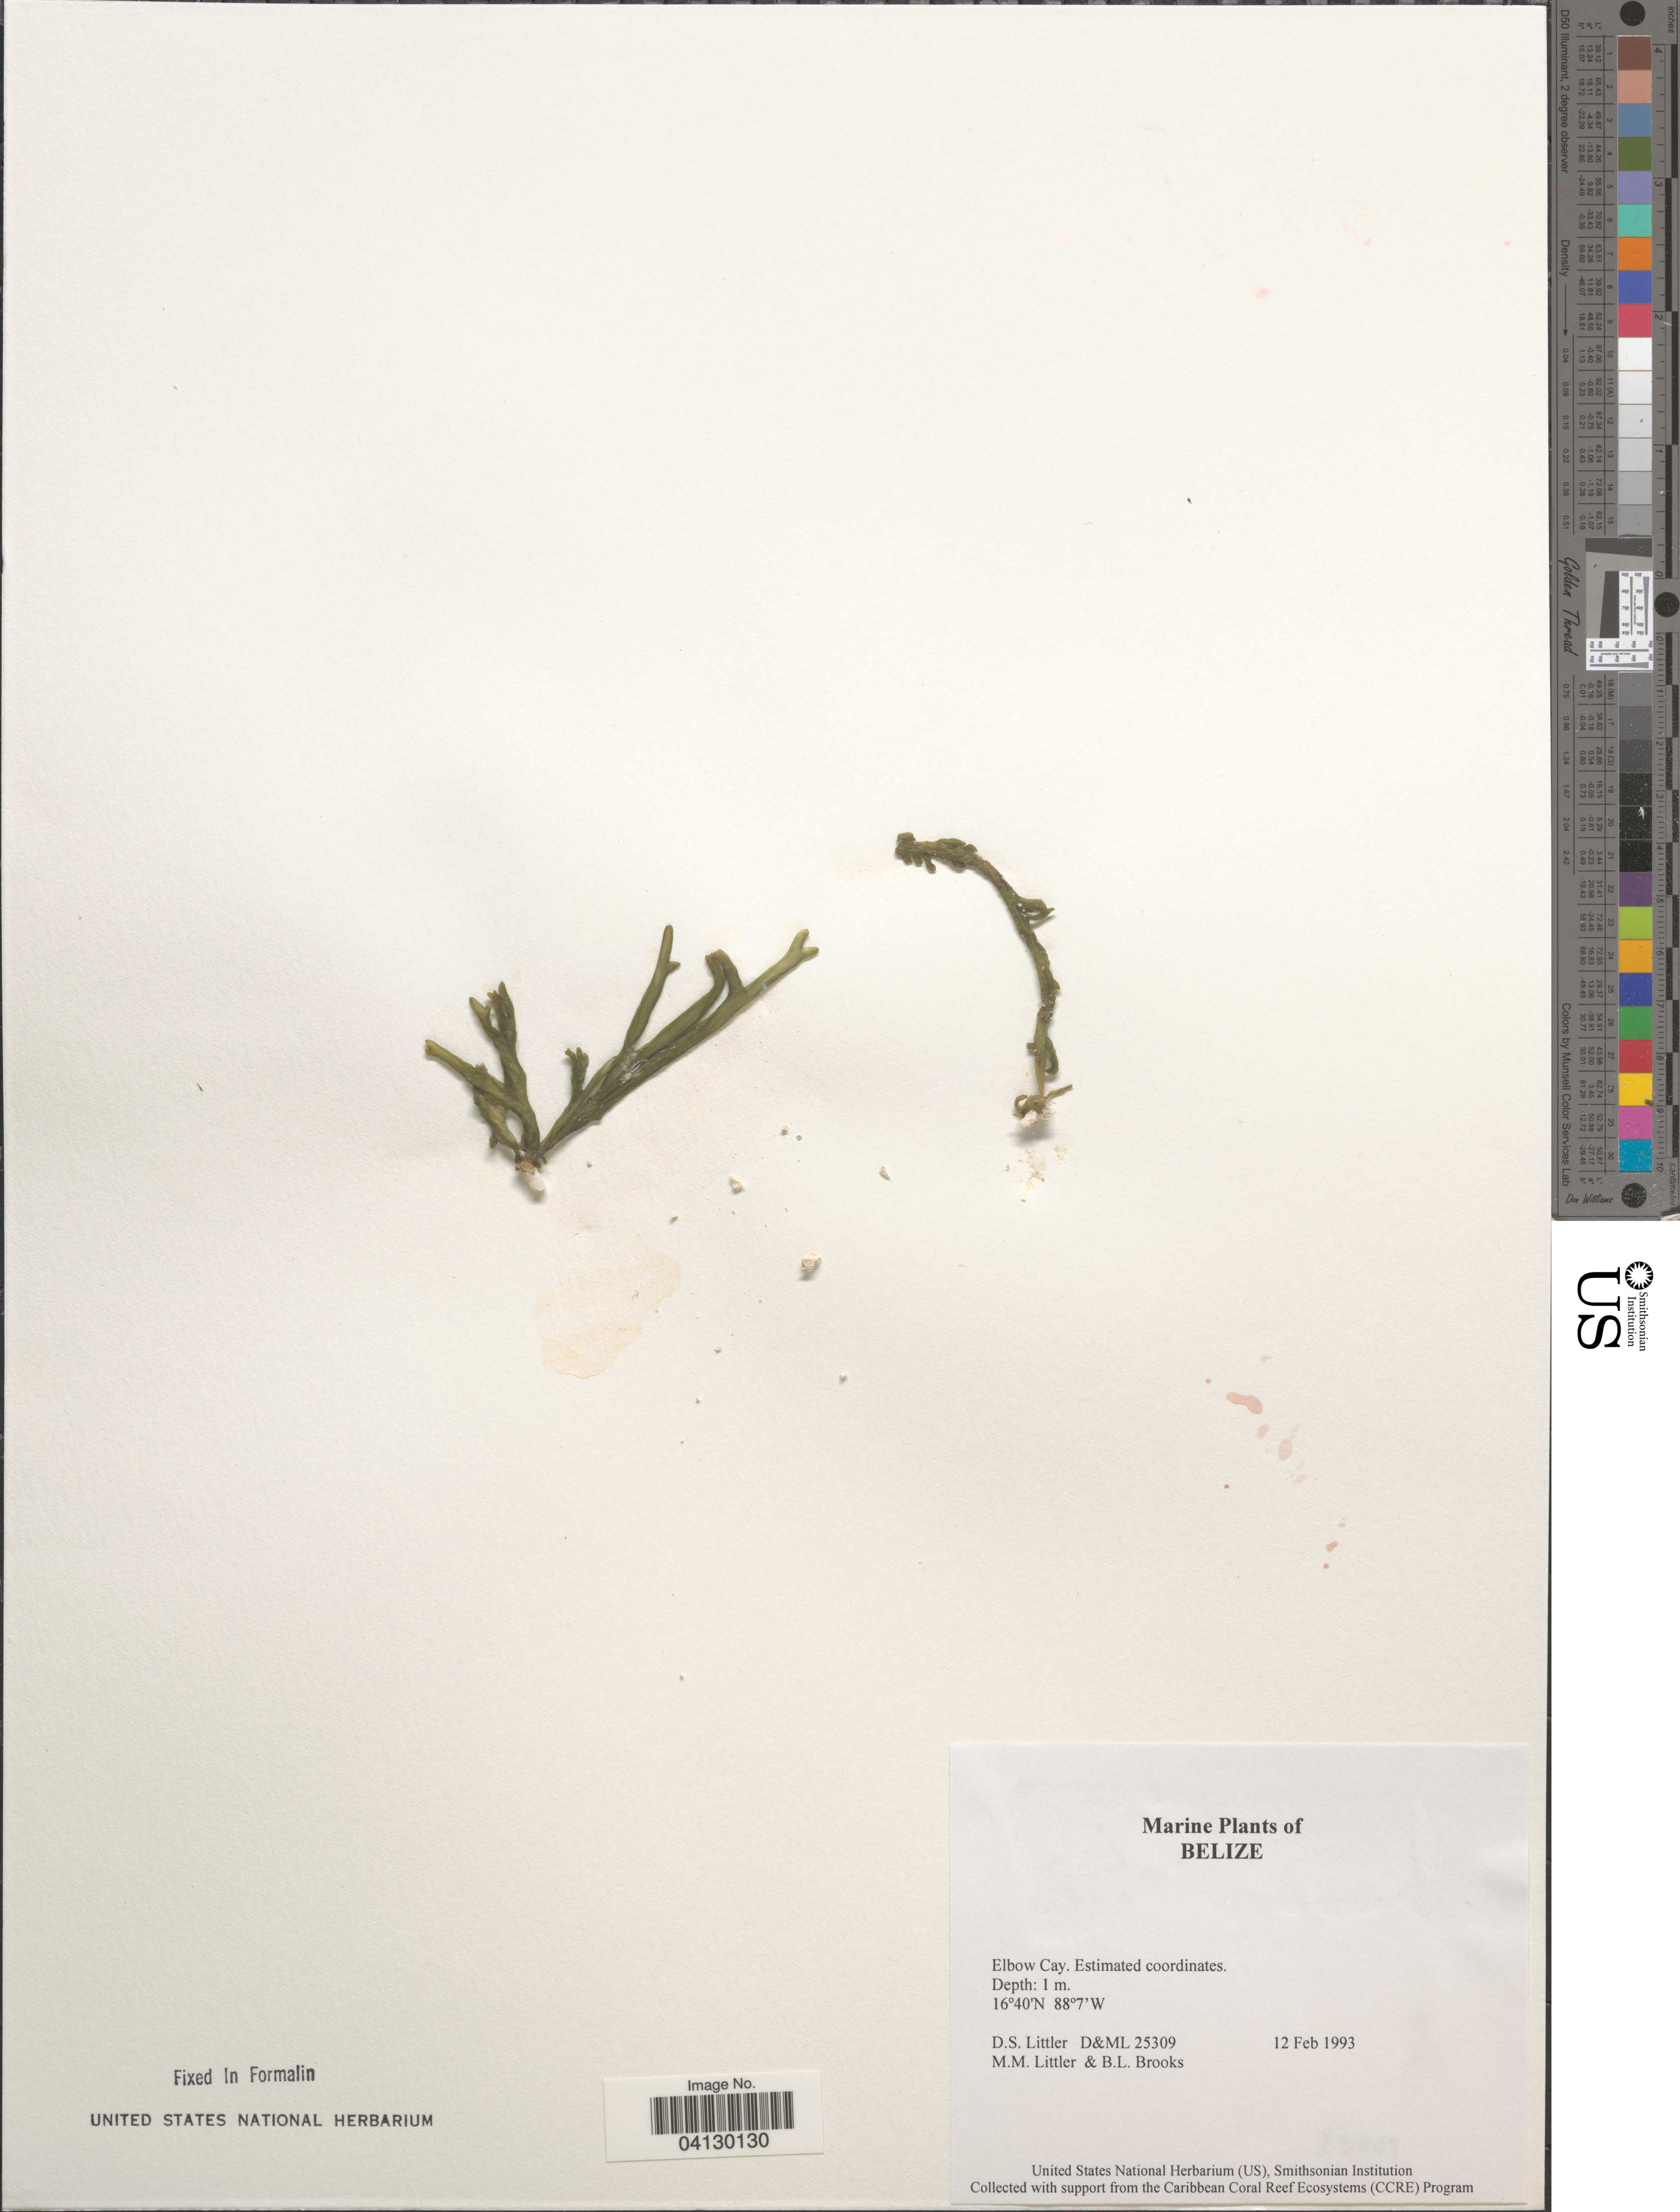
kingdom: Plantae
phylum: Rhodophyta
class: Florideophyceae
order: Corallinales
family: Corallinaceae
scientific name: Crustose Coralline Algae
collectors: D. S. Littler & B. Brooks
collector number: D&ML 25309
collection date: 1993-02-12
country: Belize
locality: Elbow Cay.